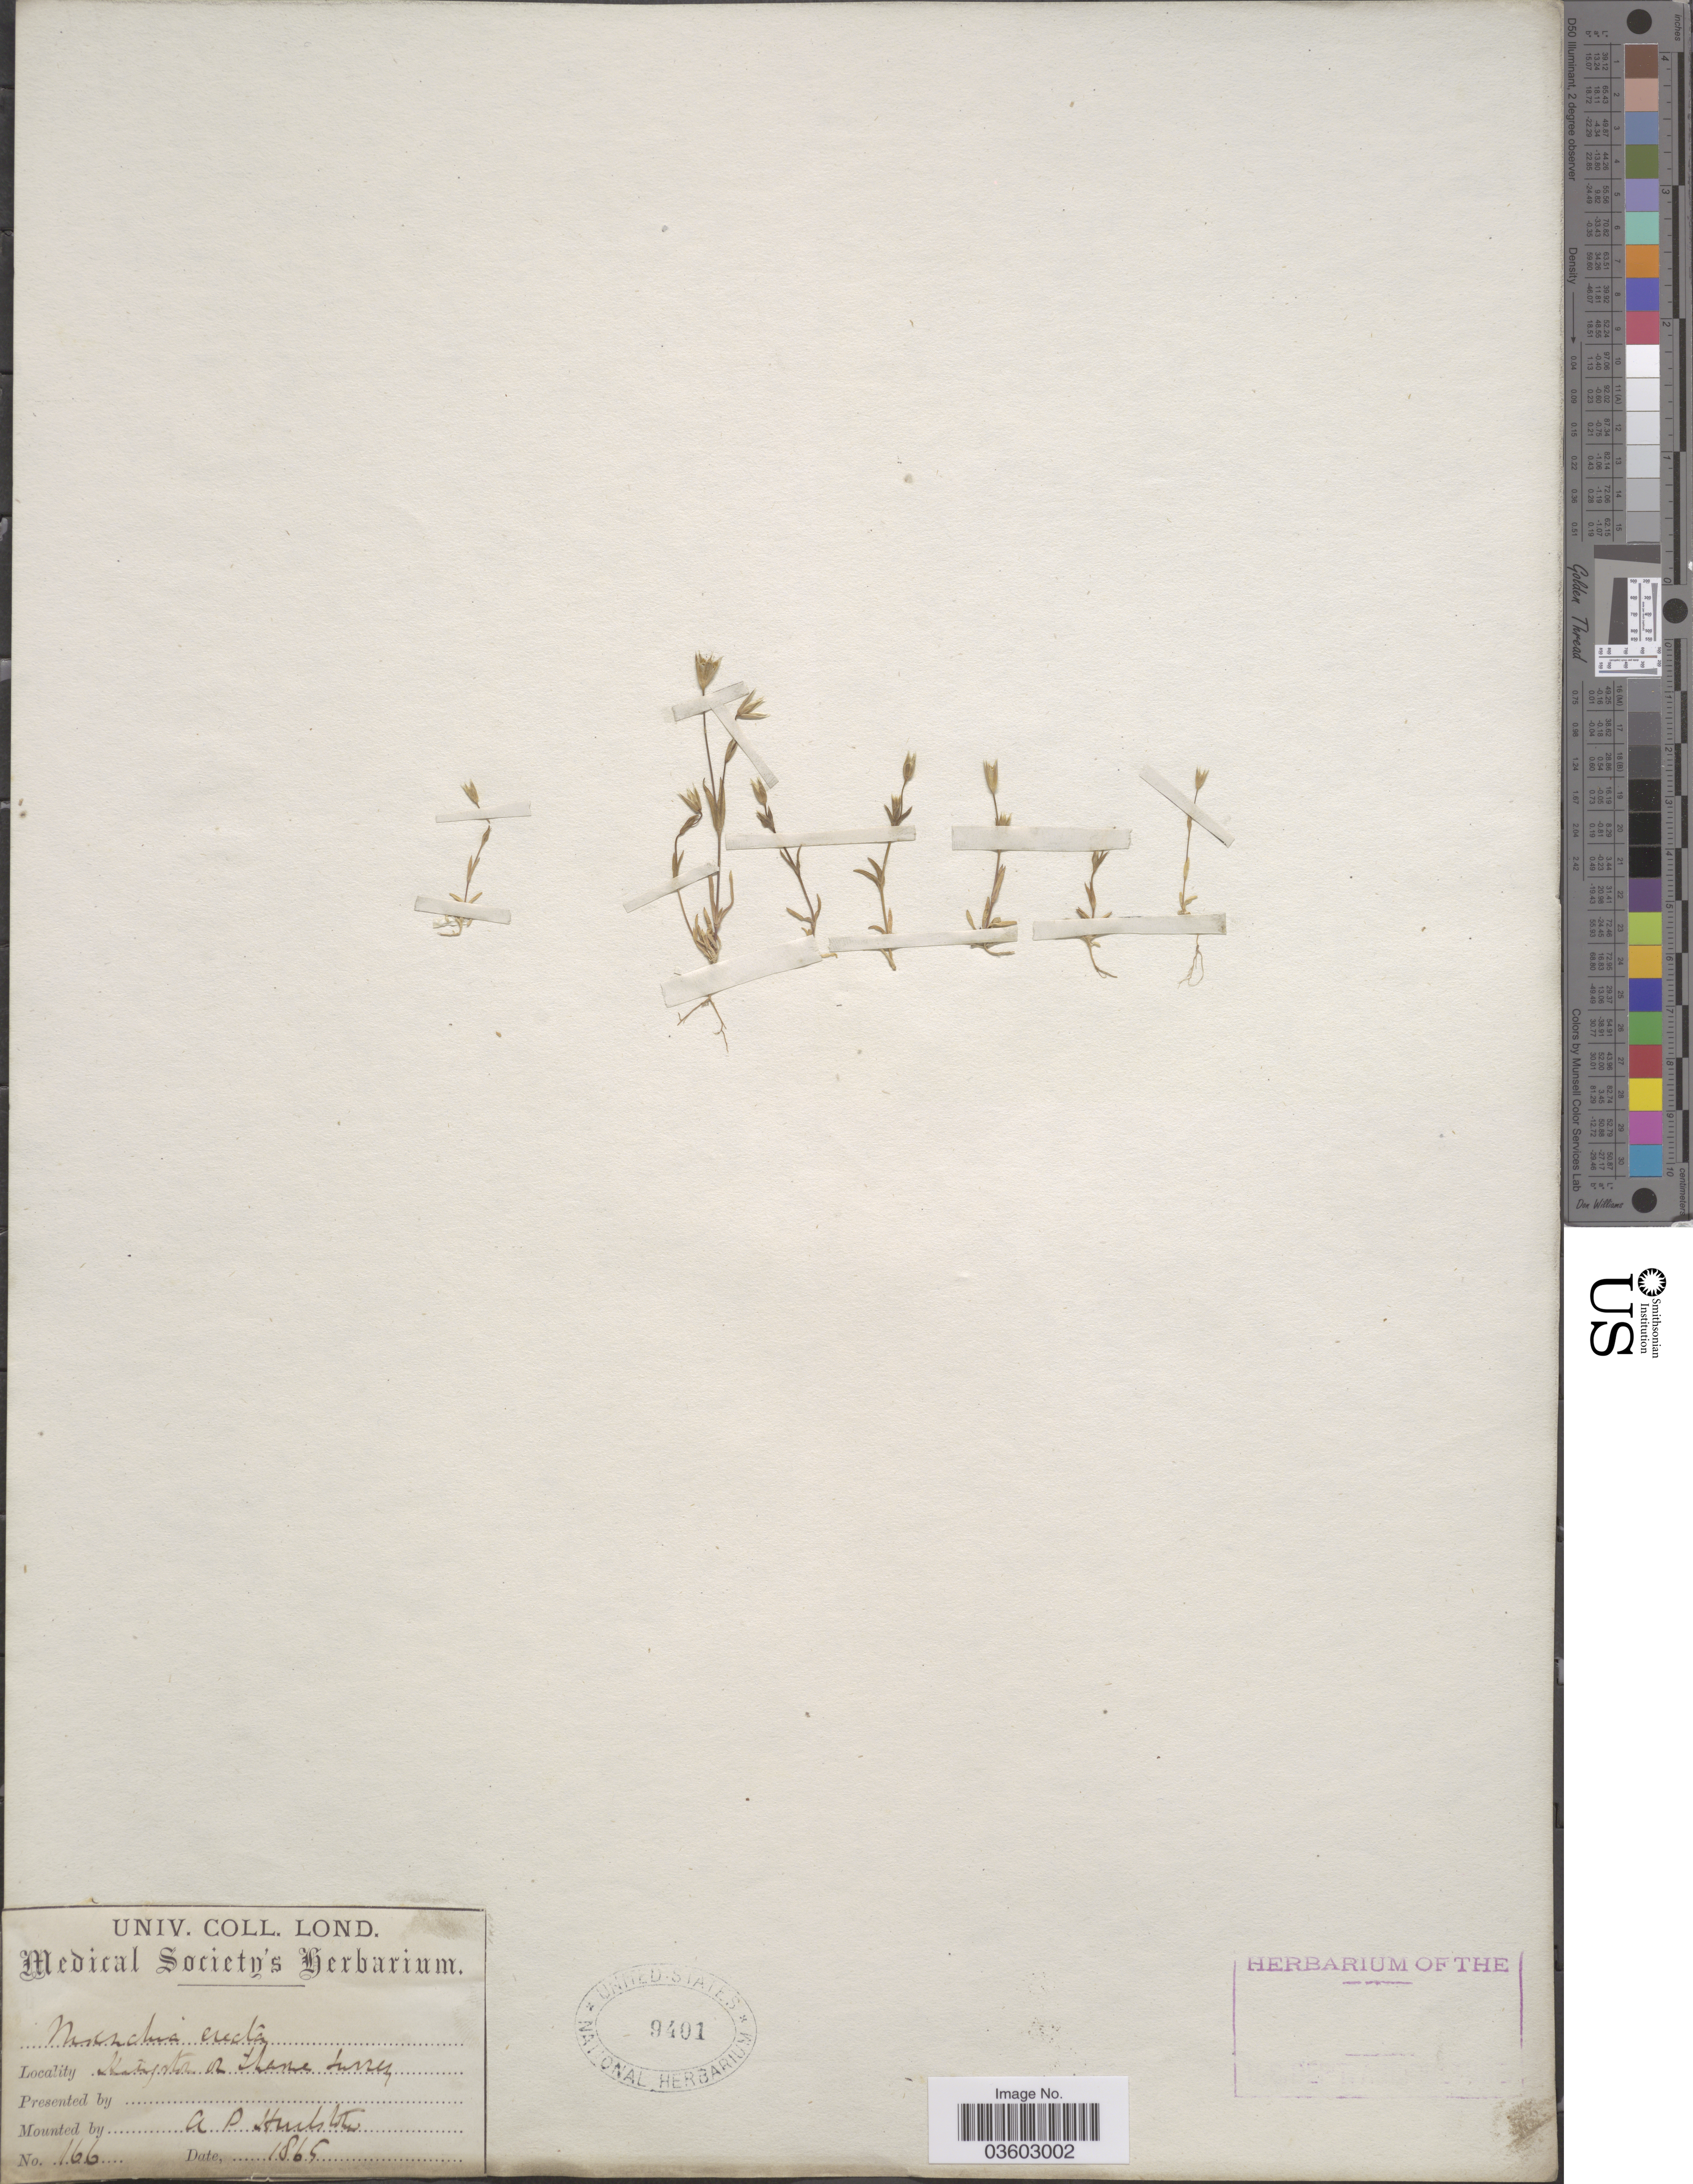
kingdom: Plantae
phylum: Tracheophyta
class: Magnoliopsida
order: Caryophyllales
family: Caryophyllaceae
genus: Cerastium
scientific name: Cerastium erectum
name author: (L.) Coss. & Germ.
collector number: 166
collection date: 1865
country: United Kingdom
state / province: England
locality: Kingston on Thames Surrey.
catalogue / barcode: US 9401